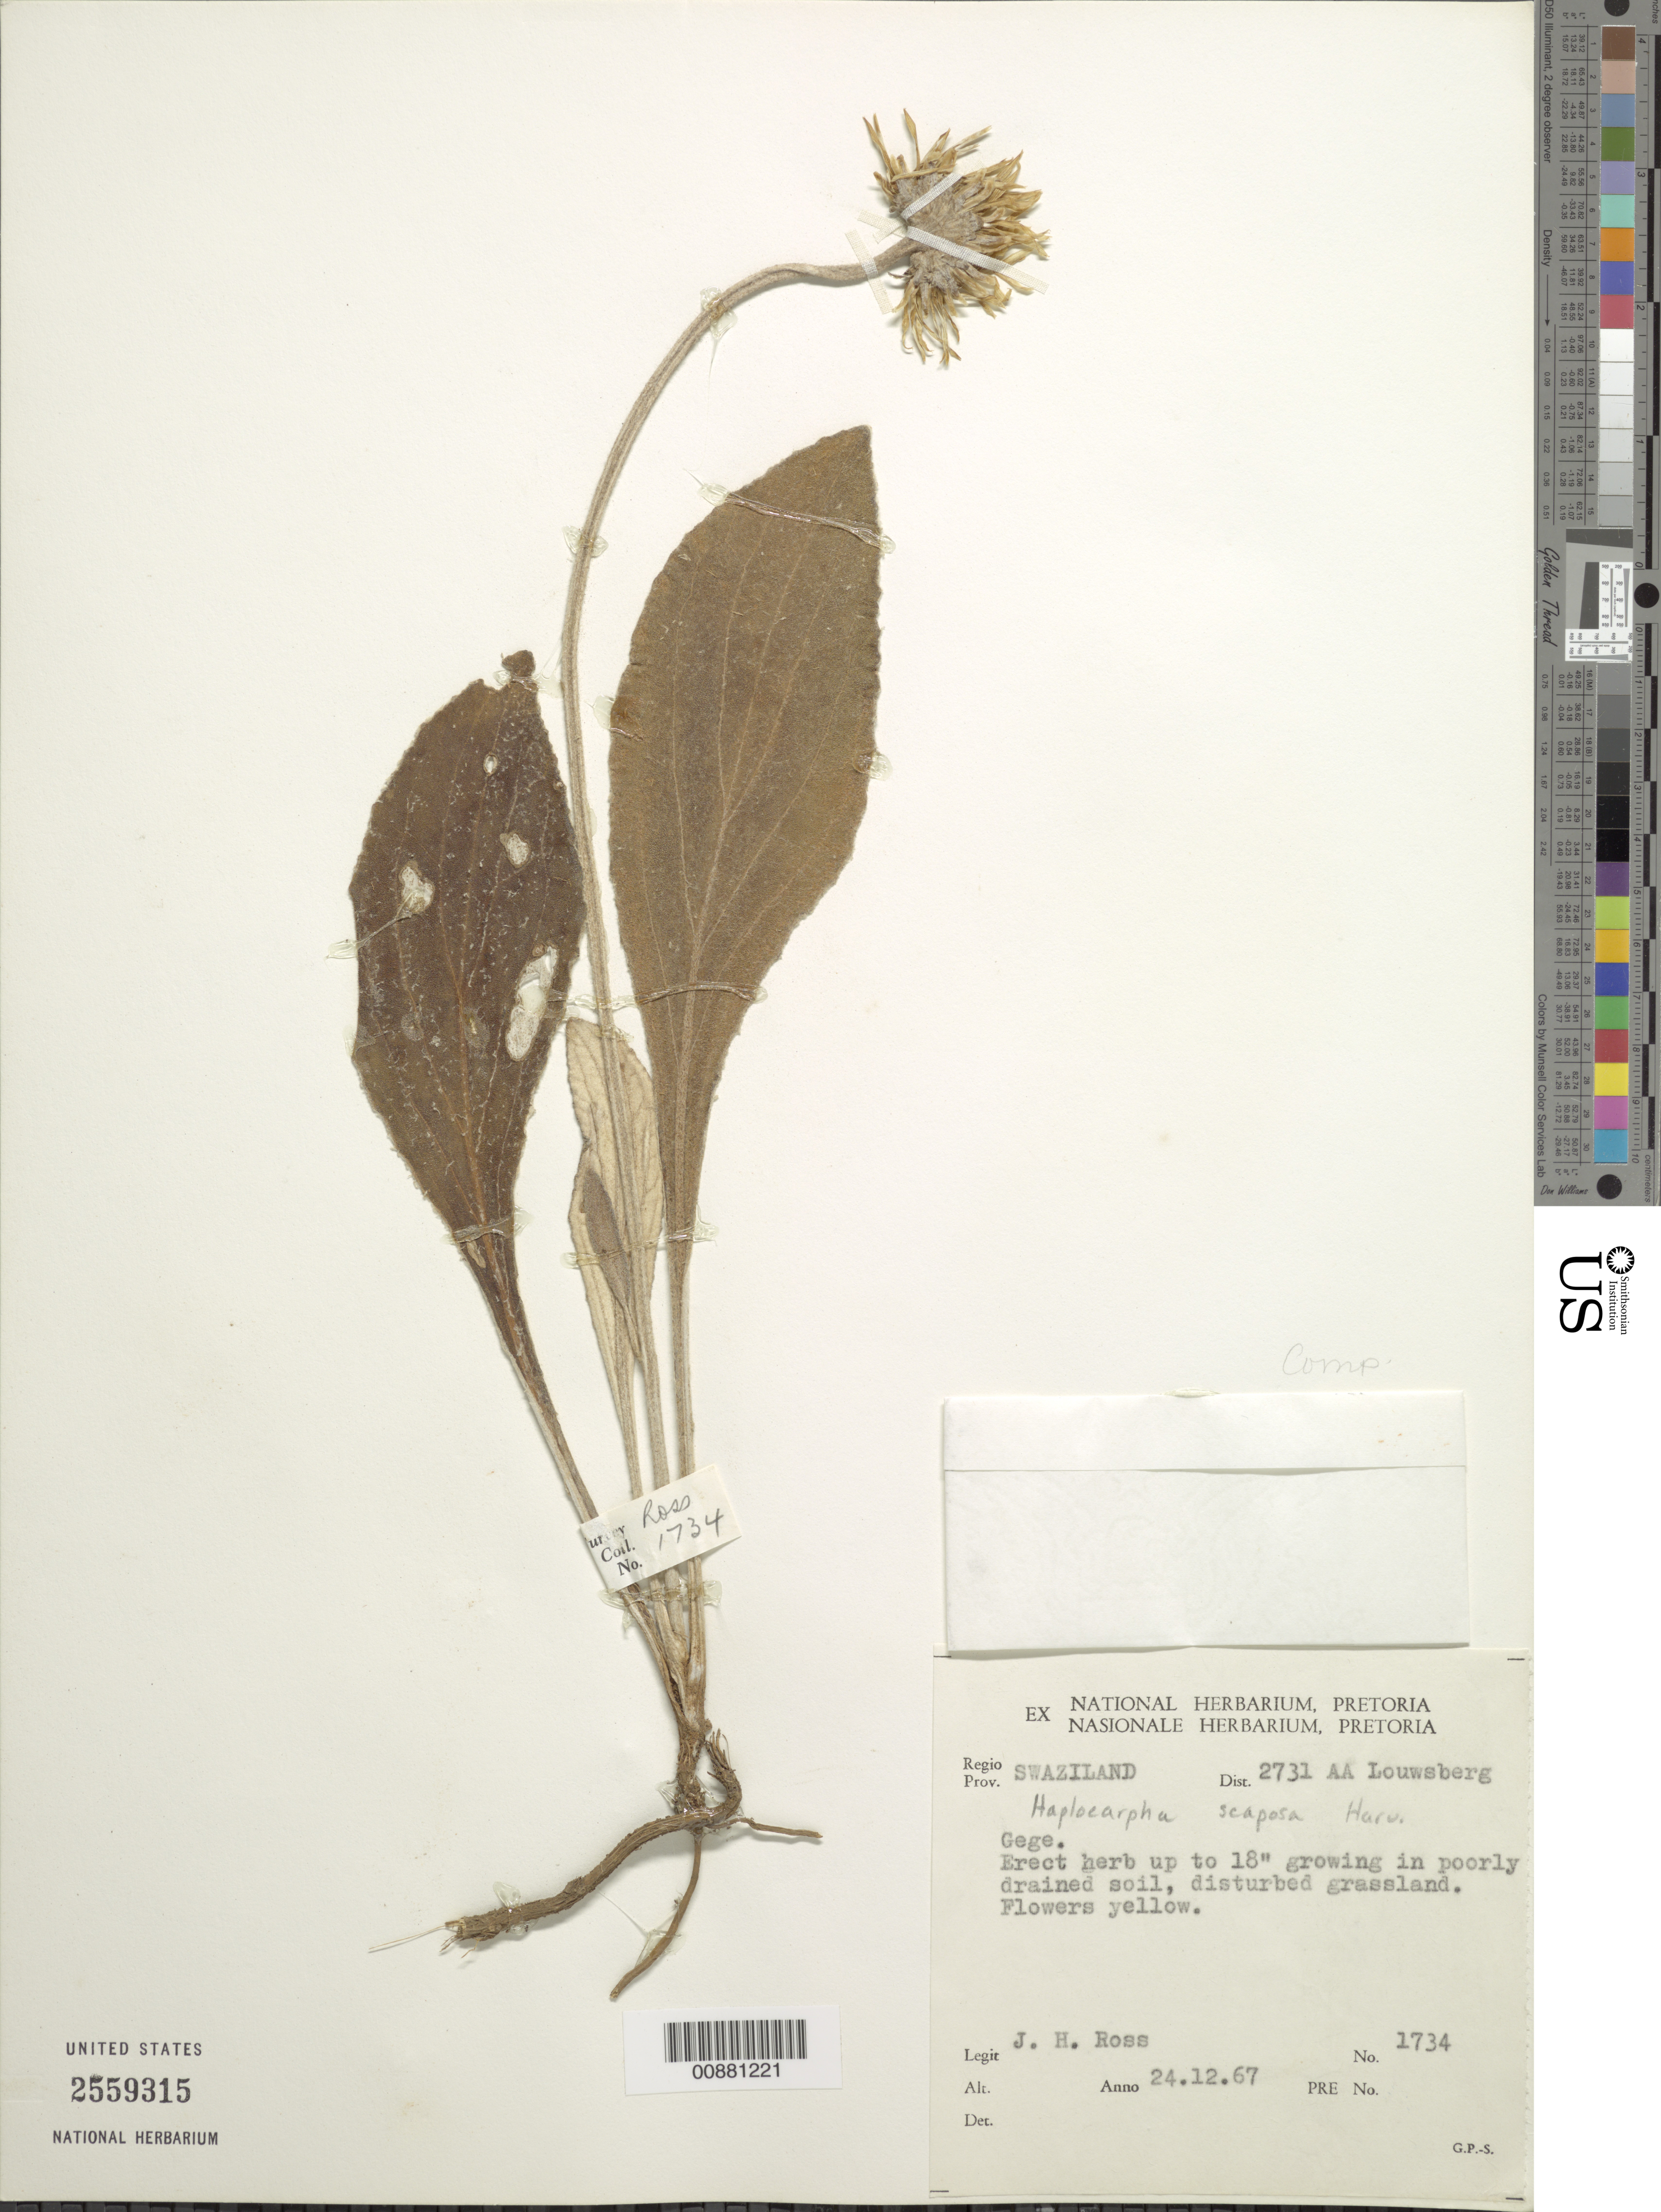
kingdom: Plantae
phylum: Tracheophyta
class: Magnoliopsida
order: Asterales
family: Asteraceae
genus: Haplocarpha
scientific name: Haplocarpha scaposa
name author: Harv.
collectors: J. H. Ross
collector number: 1734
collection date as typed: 24 December 1967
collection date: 1967-12-24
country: Eswatini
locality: Louwsberg; 2731 AA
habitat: Gege; poorly drained soil, disturbed grassland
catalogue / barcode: US 2559315